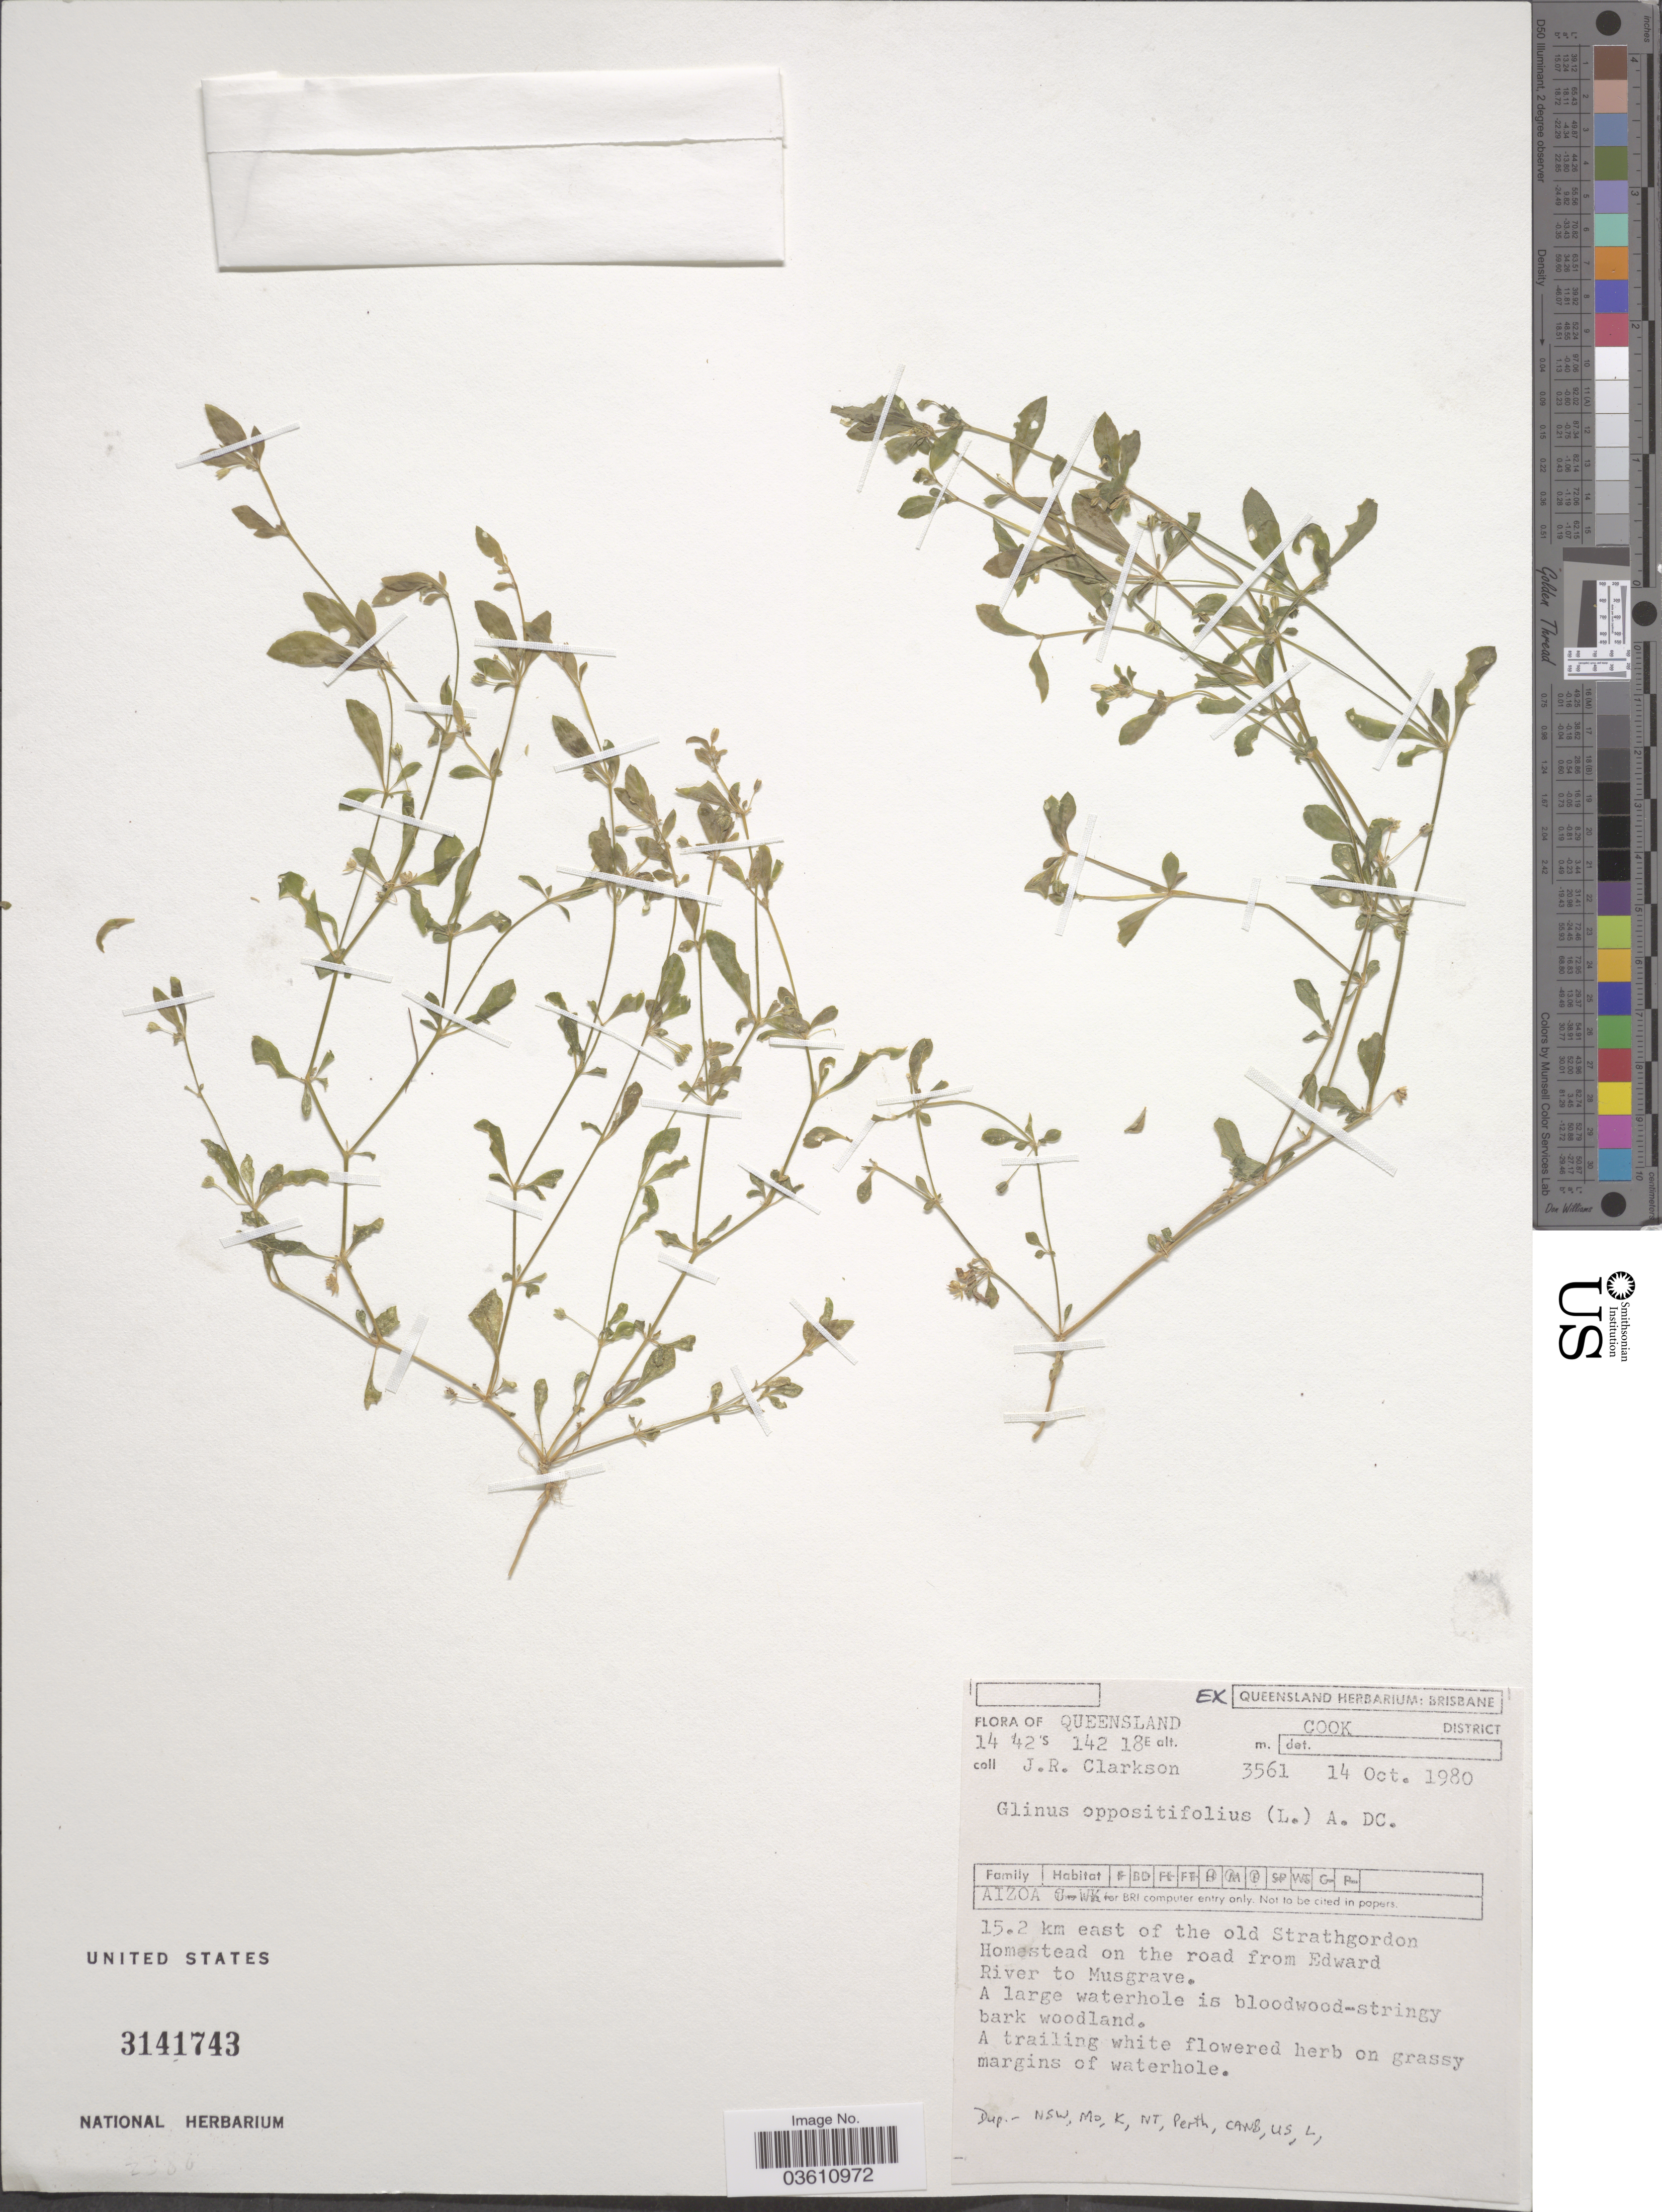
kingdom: Plantae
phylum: Tracheophyta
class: Magnoliopsida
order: Caryophyllales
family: Molluginaceae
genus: Glinus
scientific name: Glinus oppositifolius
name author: (L.) Aug. DC.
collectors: J. Clarkson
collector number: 3561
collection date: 1980-10-14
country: Australia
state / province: Queensland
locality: Cook District. 15.2 km east of the old Strathgordon Homestead on the road from Edward River to Musgrave.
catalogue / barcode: US 3141743